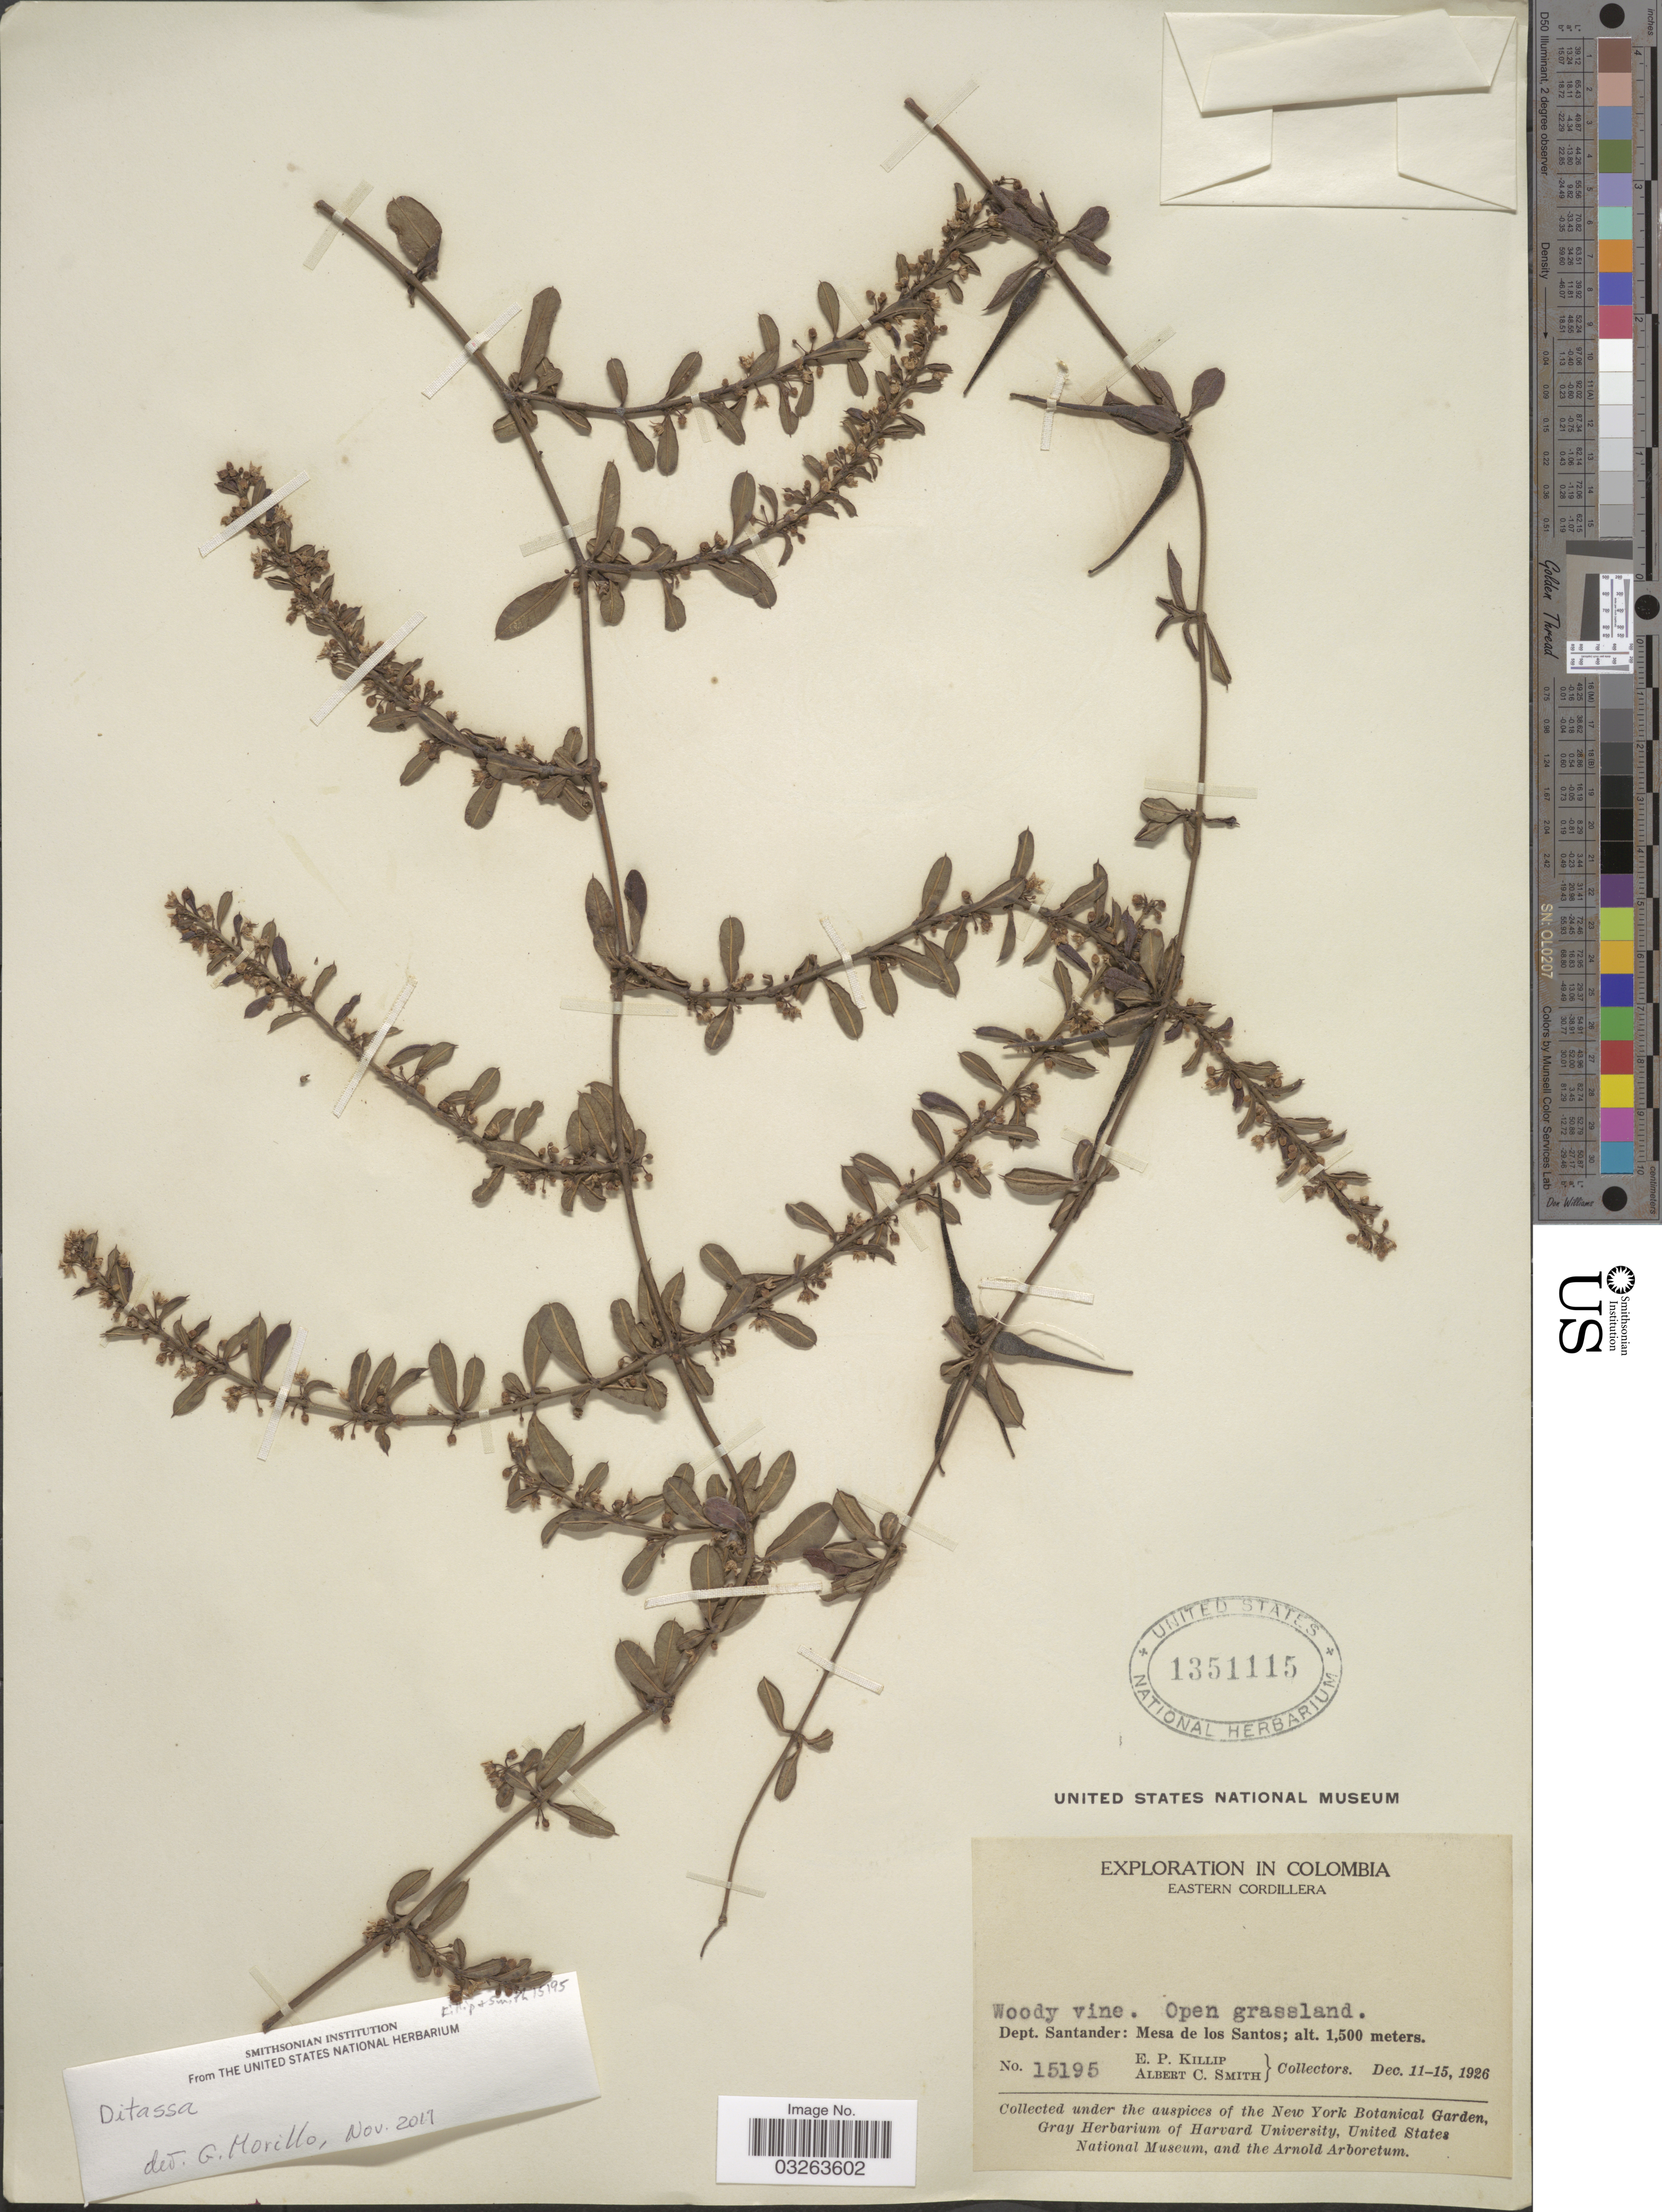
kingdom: Plantae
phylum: Tracheophyta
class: Magnoliopsida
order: Gentianales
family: Apocynaceae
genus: Ditassa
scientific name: Ditassa sp.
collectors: E. P. Killip & A. C. Smith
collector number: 15195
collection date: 1926-12-11/1926-12-15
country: Colombia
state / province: Santander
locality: Eastern Cordillera. Dept. Santander: Mesa de los Santos.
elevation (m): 1500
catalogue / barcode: US 1351115